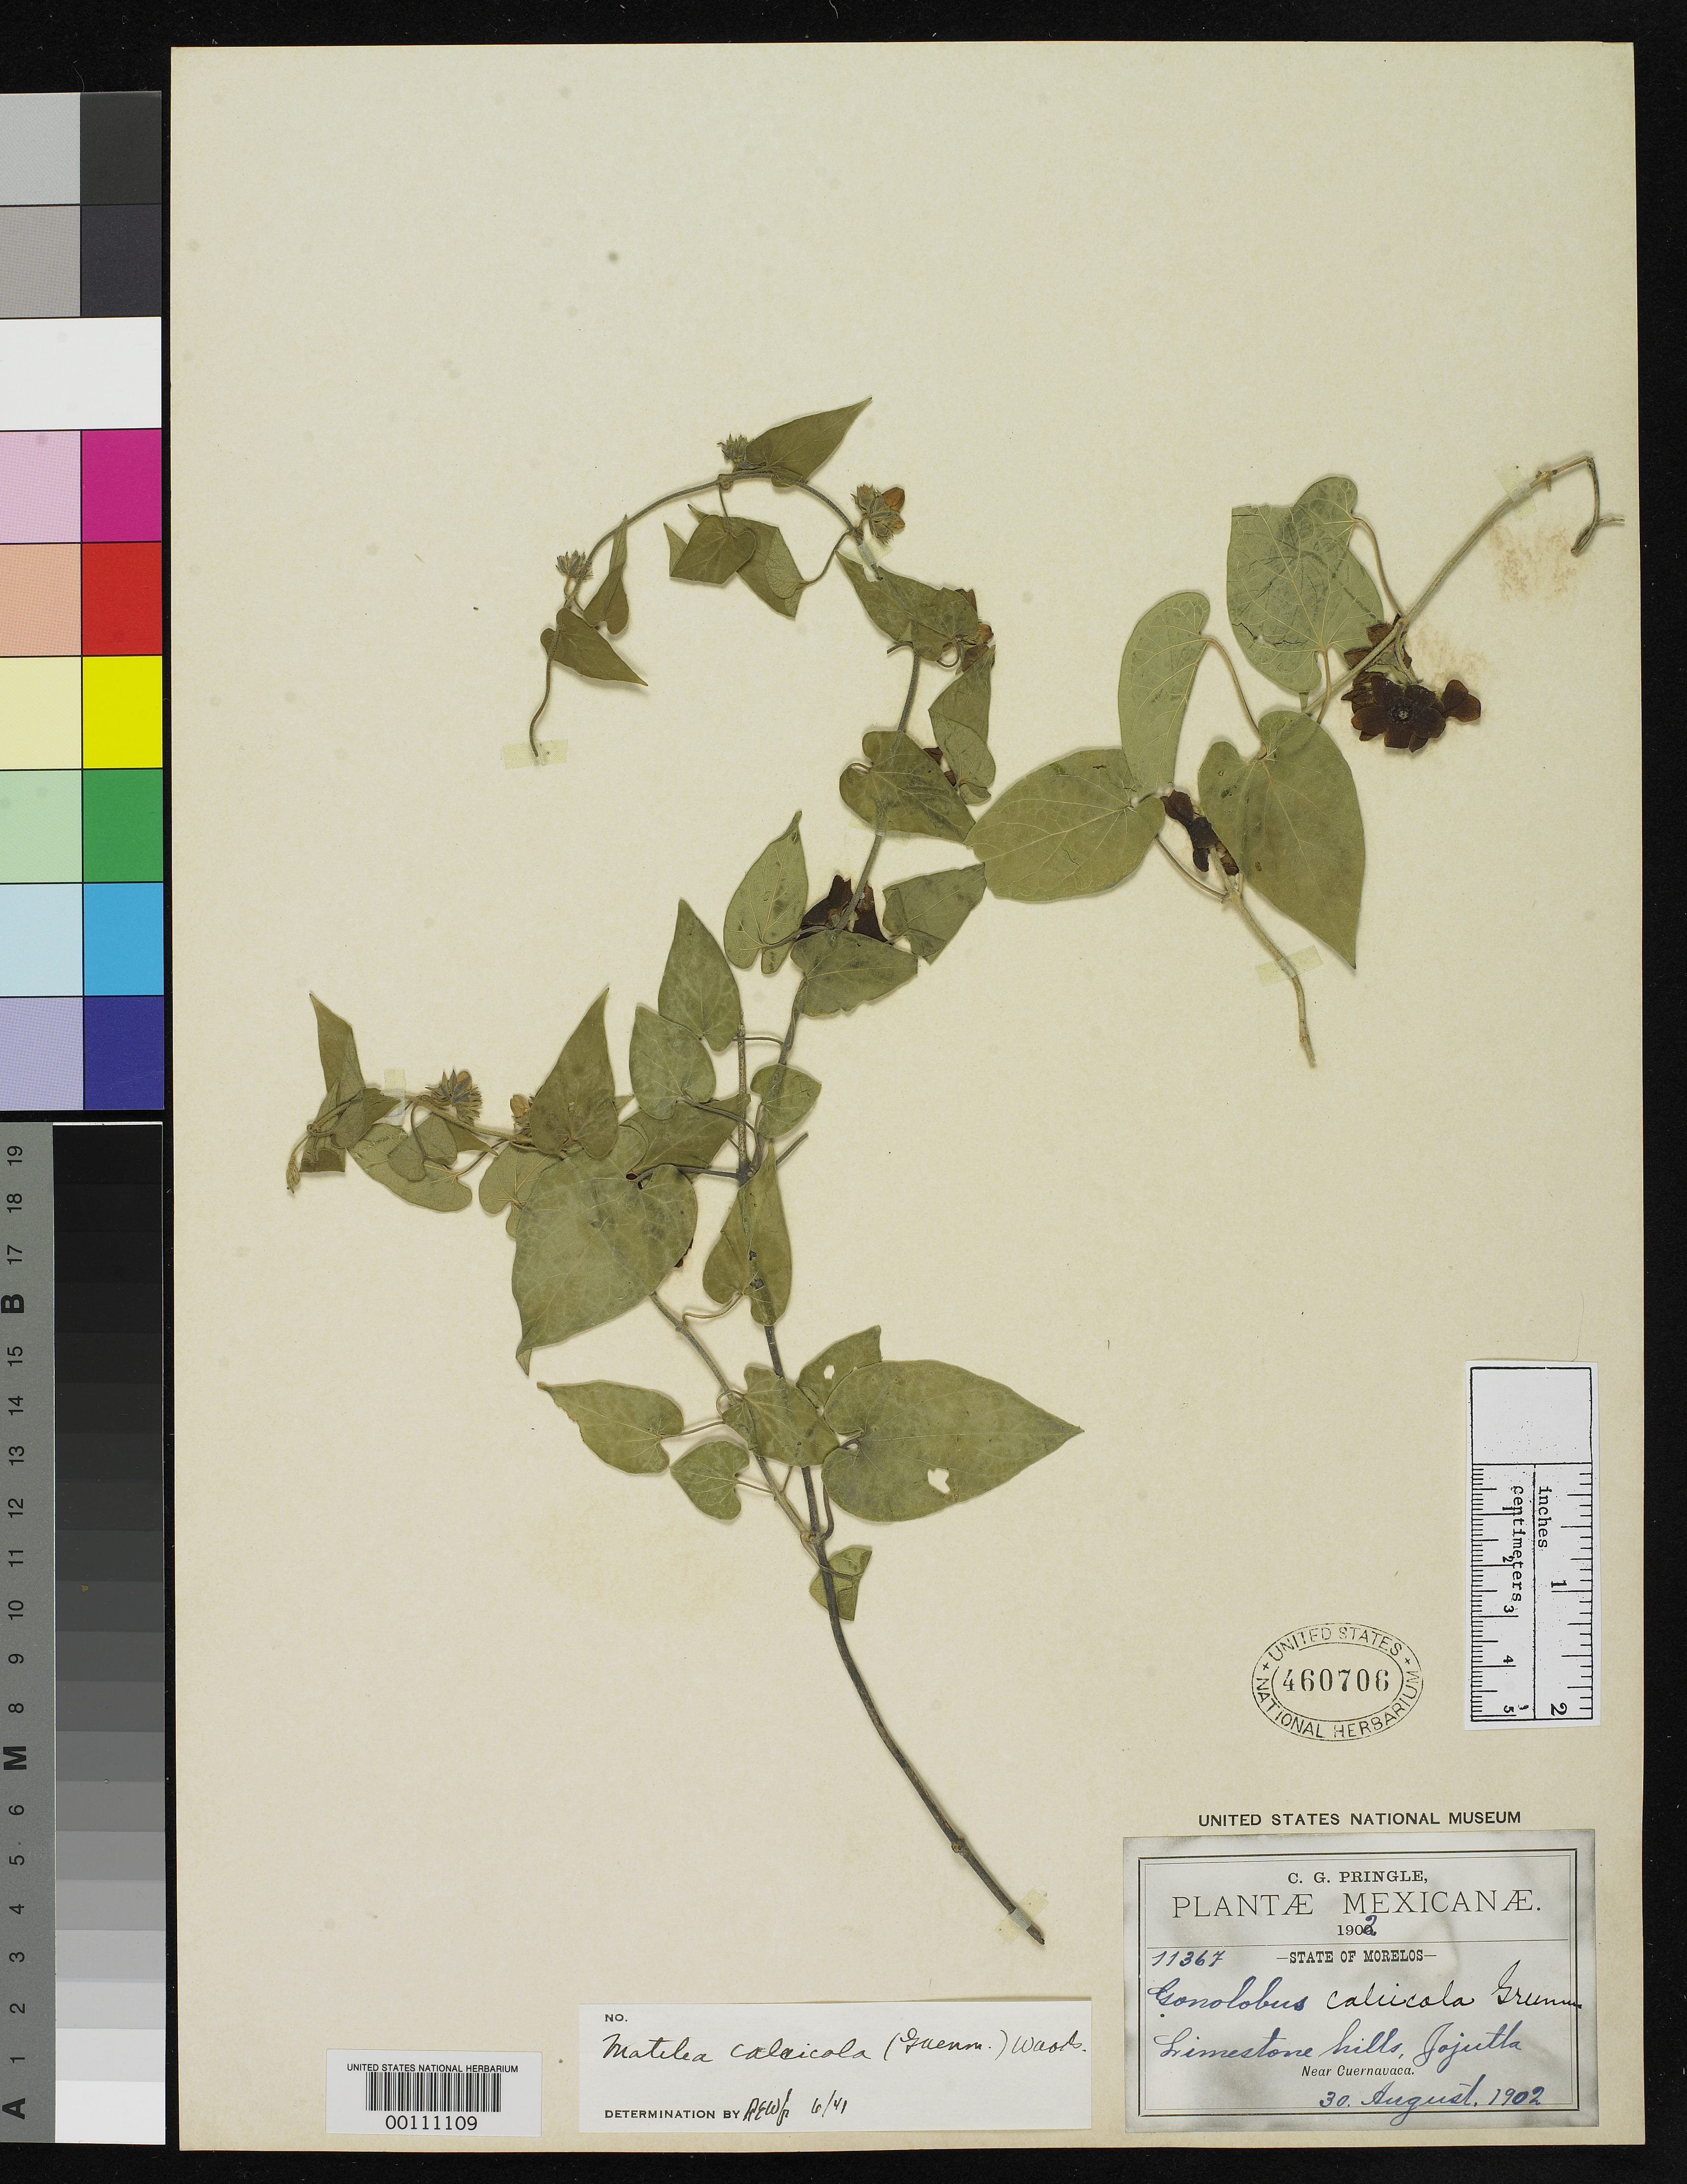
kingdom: Plantae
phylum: Tracheophyta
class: Magnoliopsida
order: Gentianales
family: Apocynaceae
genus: Gonolobus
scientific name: Gonolobus calcicola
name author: Greenm.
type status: Isotype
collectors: C. G. Pringle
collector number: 11367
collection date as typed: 30 Aug 1902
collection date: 1902-08-30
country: Mexico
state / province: Morelos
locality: Jojutla, near Cuernavaca.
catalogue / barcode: US 460706